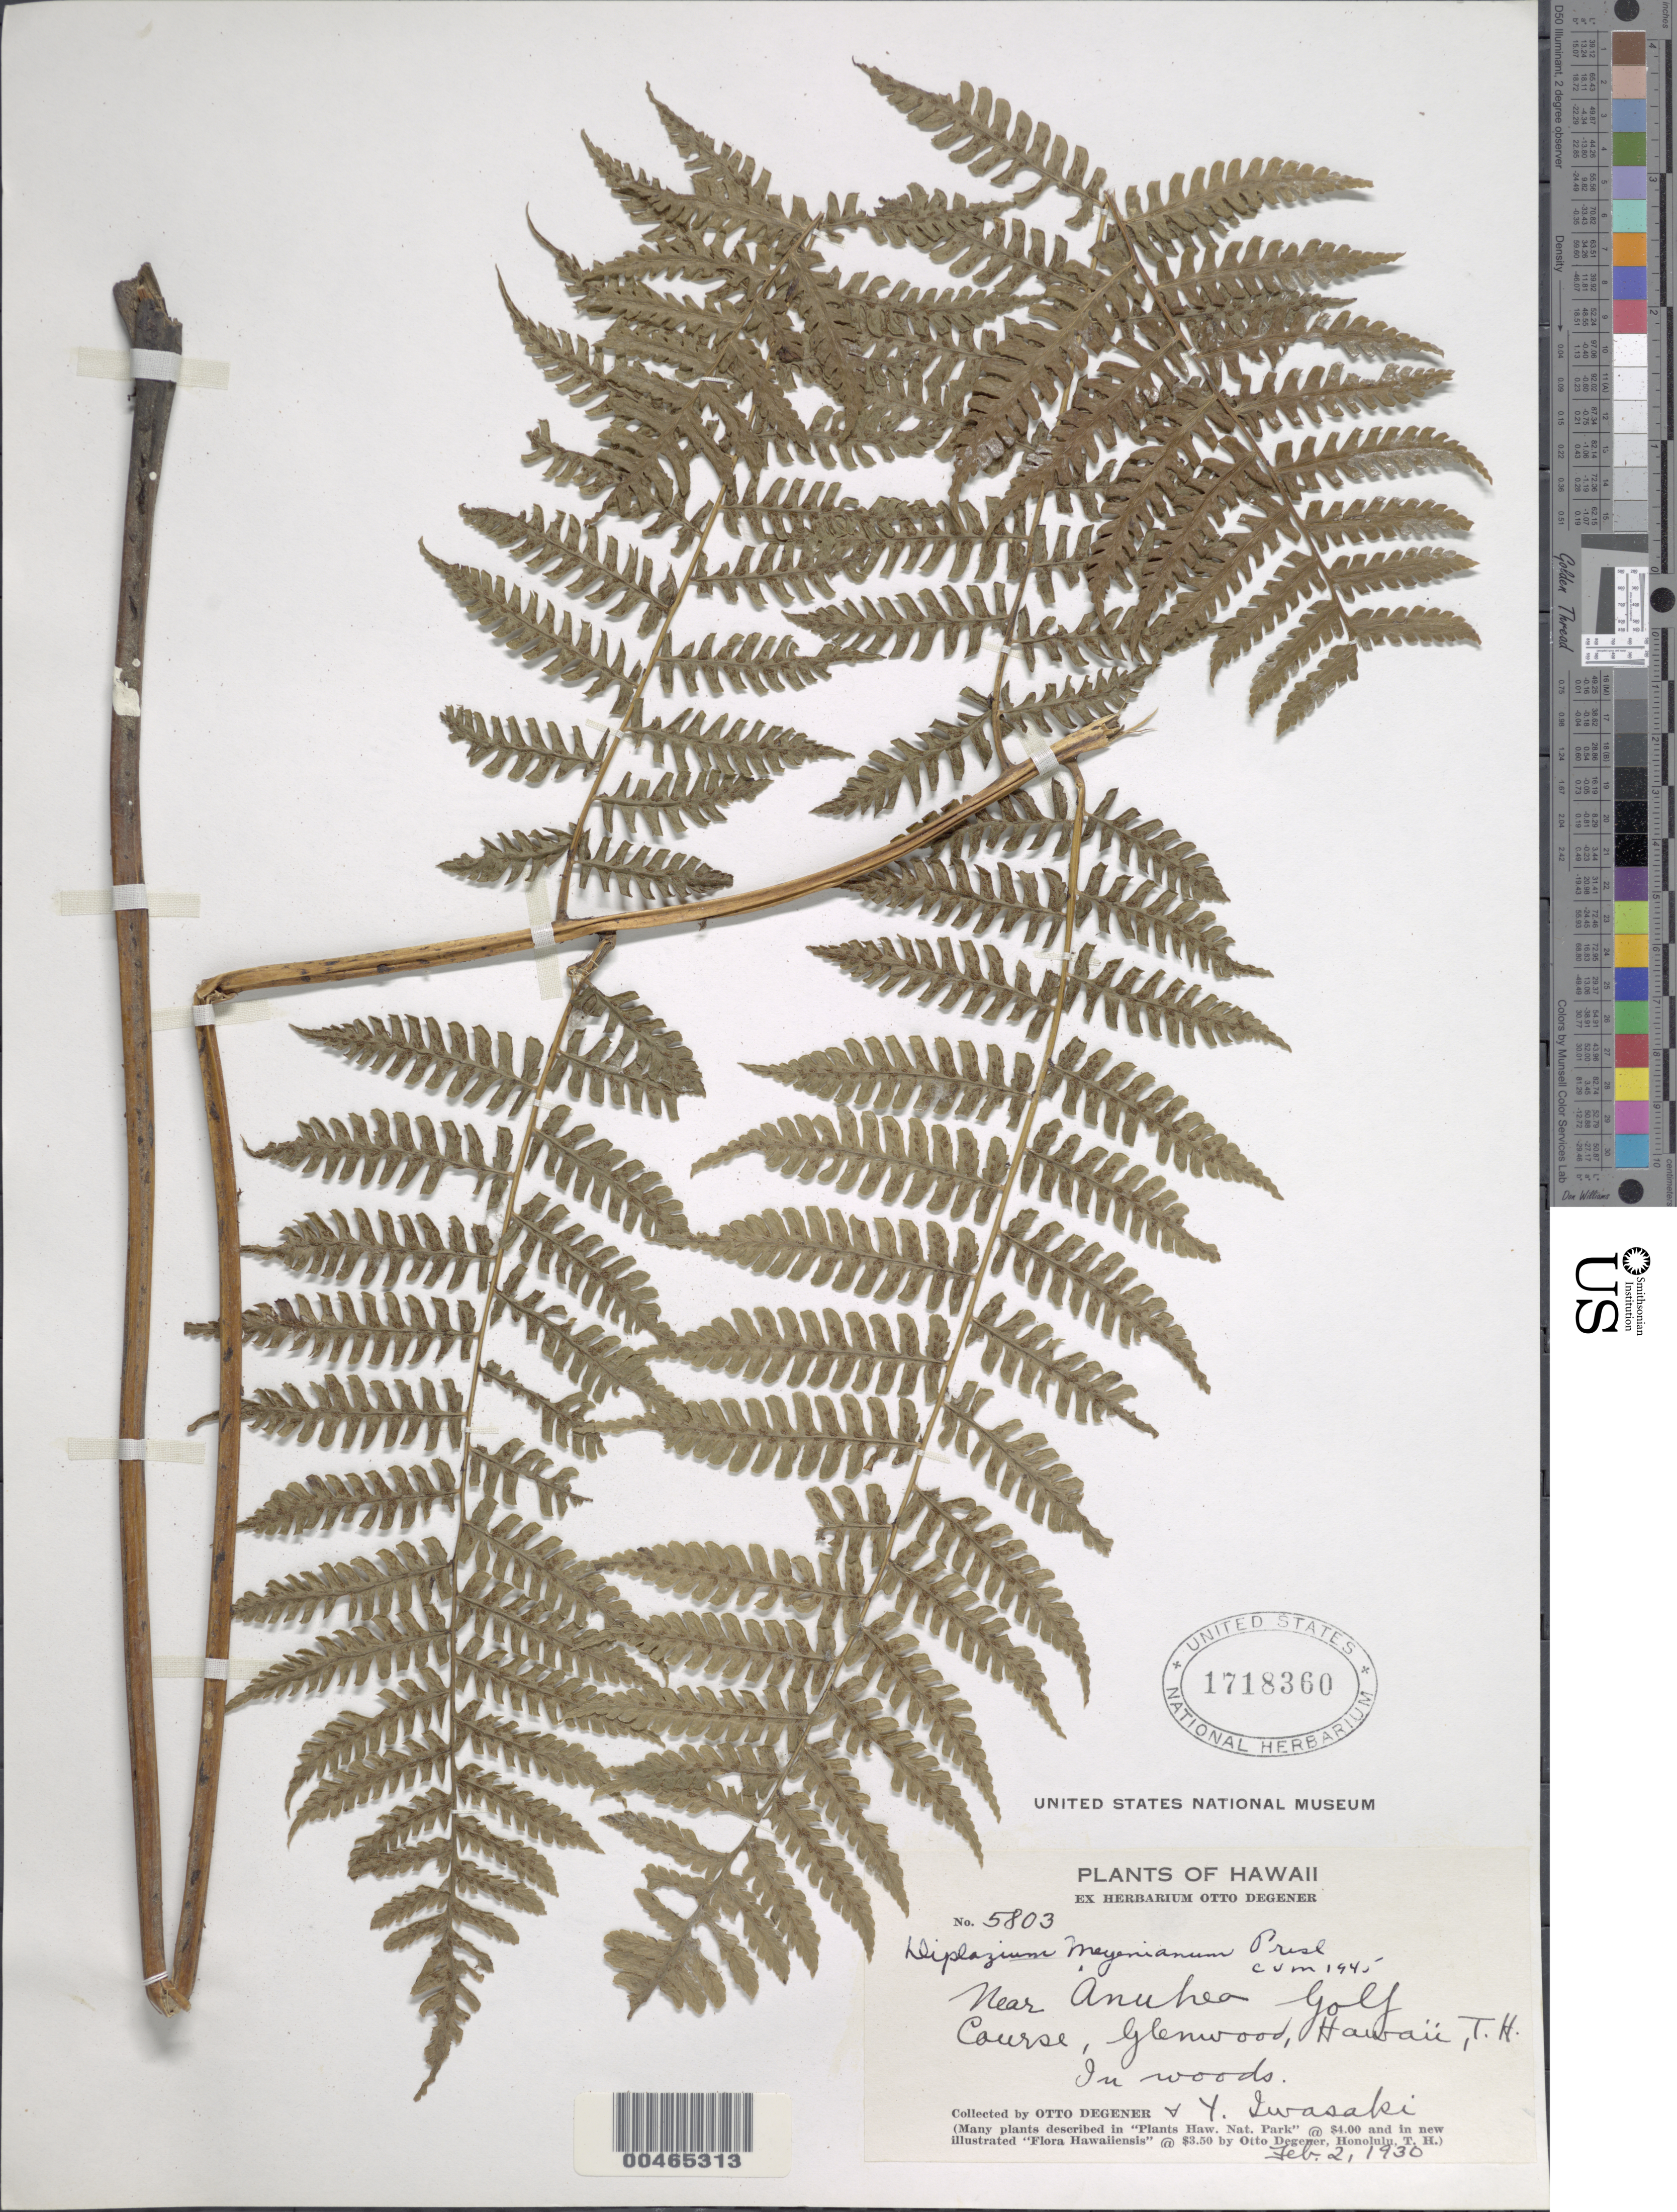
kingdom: Plantae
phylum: Tracheophyta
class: Polypodiopsida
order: Polypodiales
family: Athyriaceae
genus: Diplazium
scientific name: Diplazium sandwichianum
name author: (C. Presl) Diels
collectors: O. Degener & Y. Iwasaki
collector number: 5803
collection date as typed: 2 Feb 1930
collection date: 1930-02-02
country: United States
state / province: Hawaii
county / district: Hawaii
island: Hawaii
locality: Near Anuhea Golf Course, Glenwood, Hawaii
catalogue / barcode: US 1718360